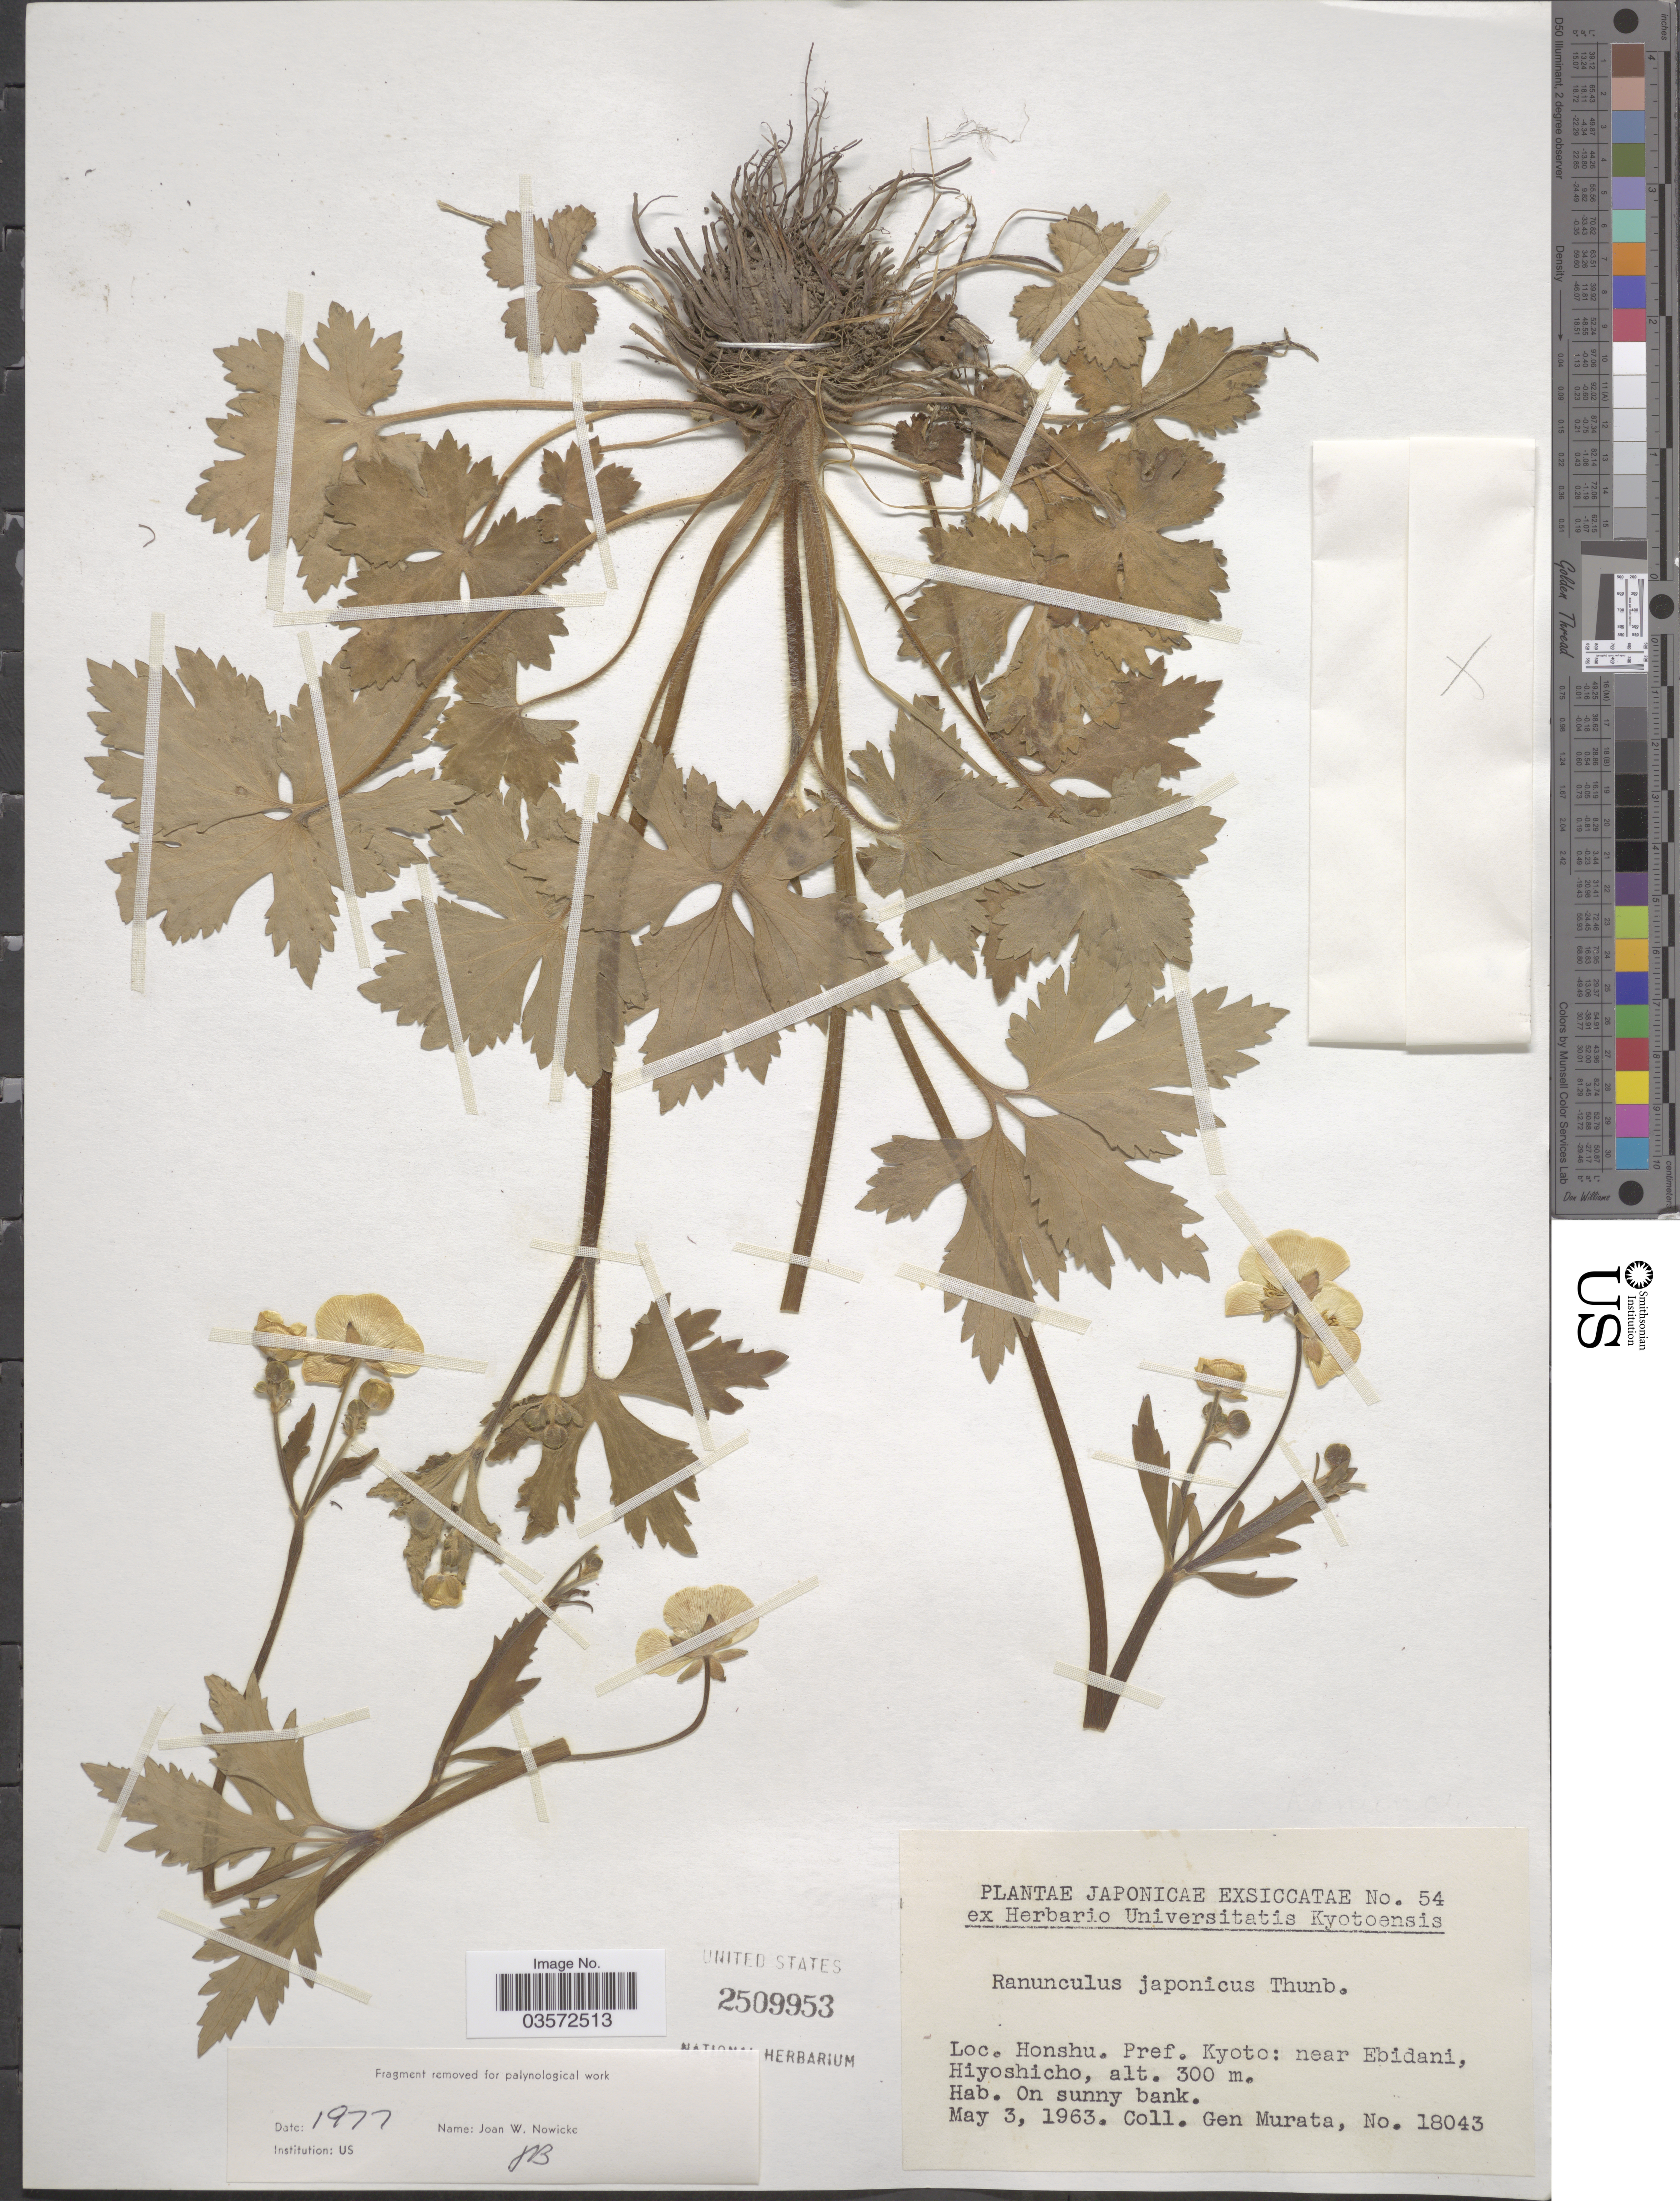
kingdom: Plantae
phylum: Tracheophyta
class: Magnoliopsida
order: Ranunculales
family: Ranunculaceae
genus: Ranunculus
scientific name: Ranunculus japonicus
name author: Thunb.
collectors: G. Murata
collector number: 18043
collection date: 1963-05-03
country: Japan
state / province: Kyoto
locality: Honshu. Pref. Kyoto: near Ebidani, Hiyoshicho.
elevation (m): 300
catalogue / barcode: US 2509953